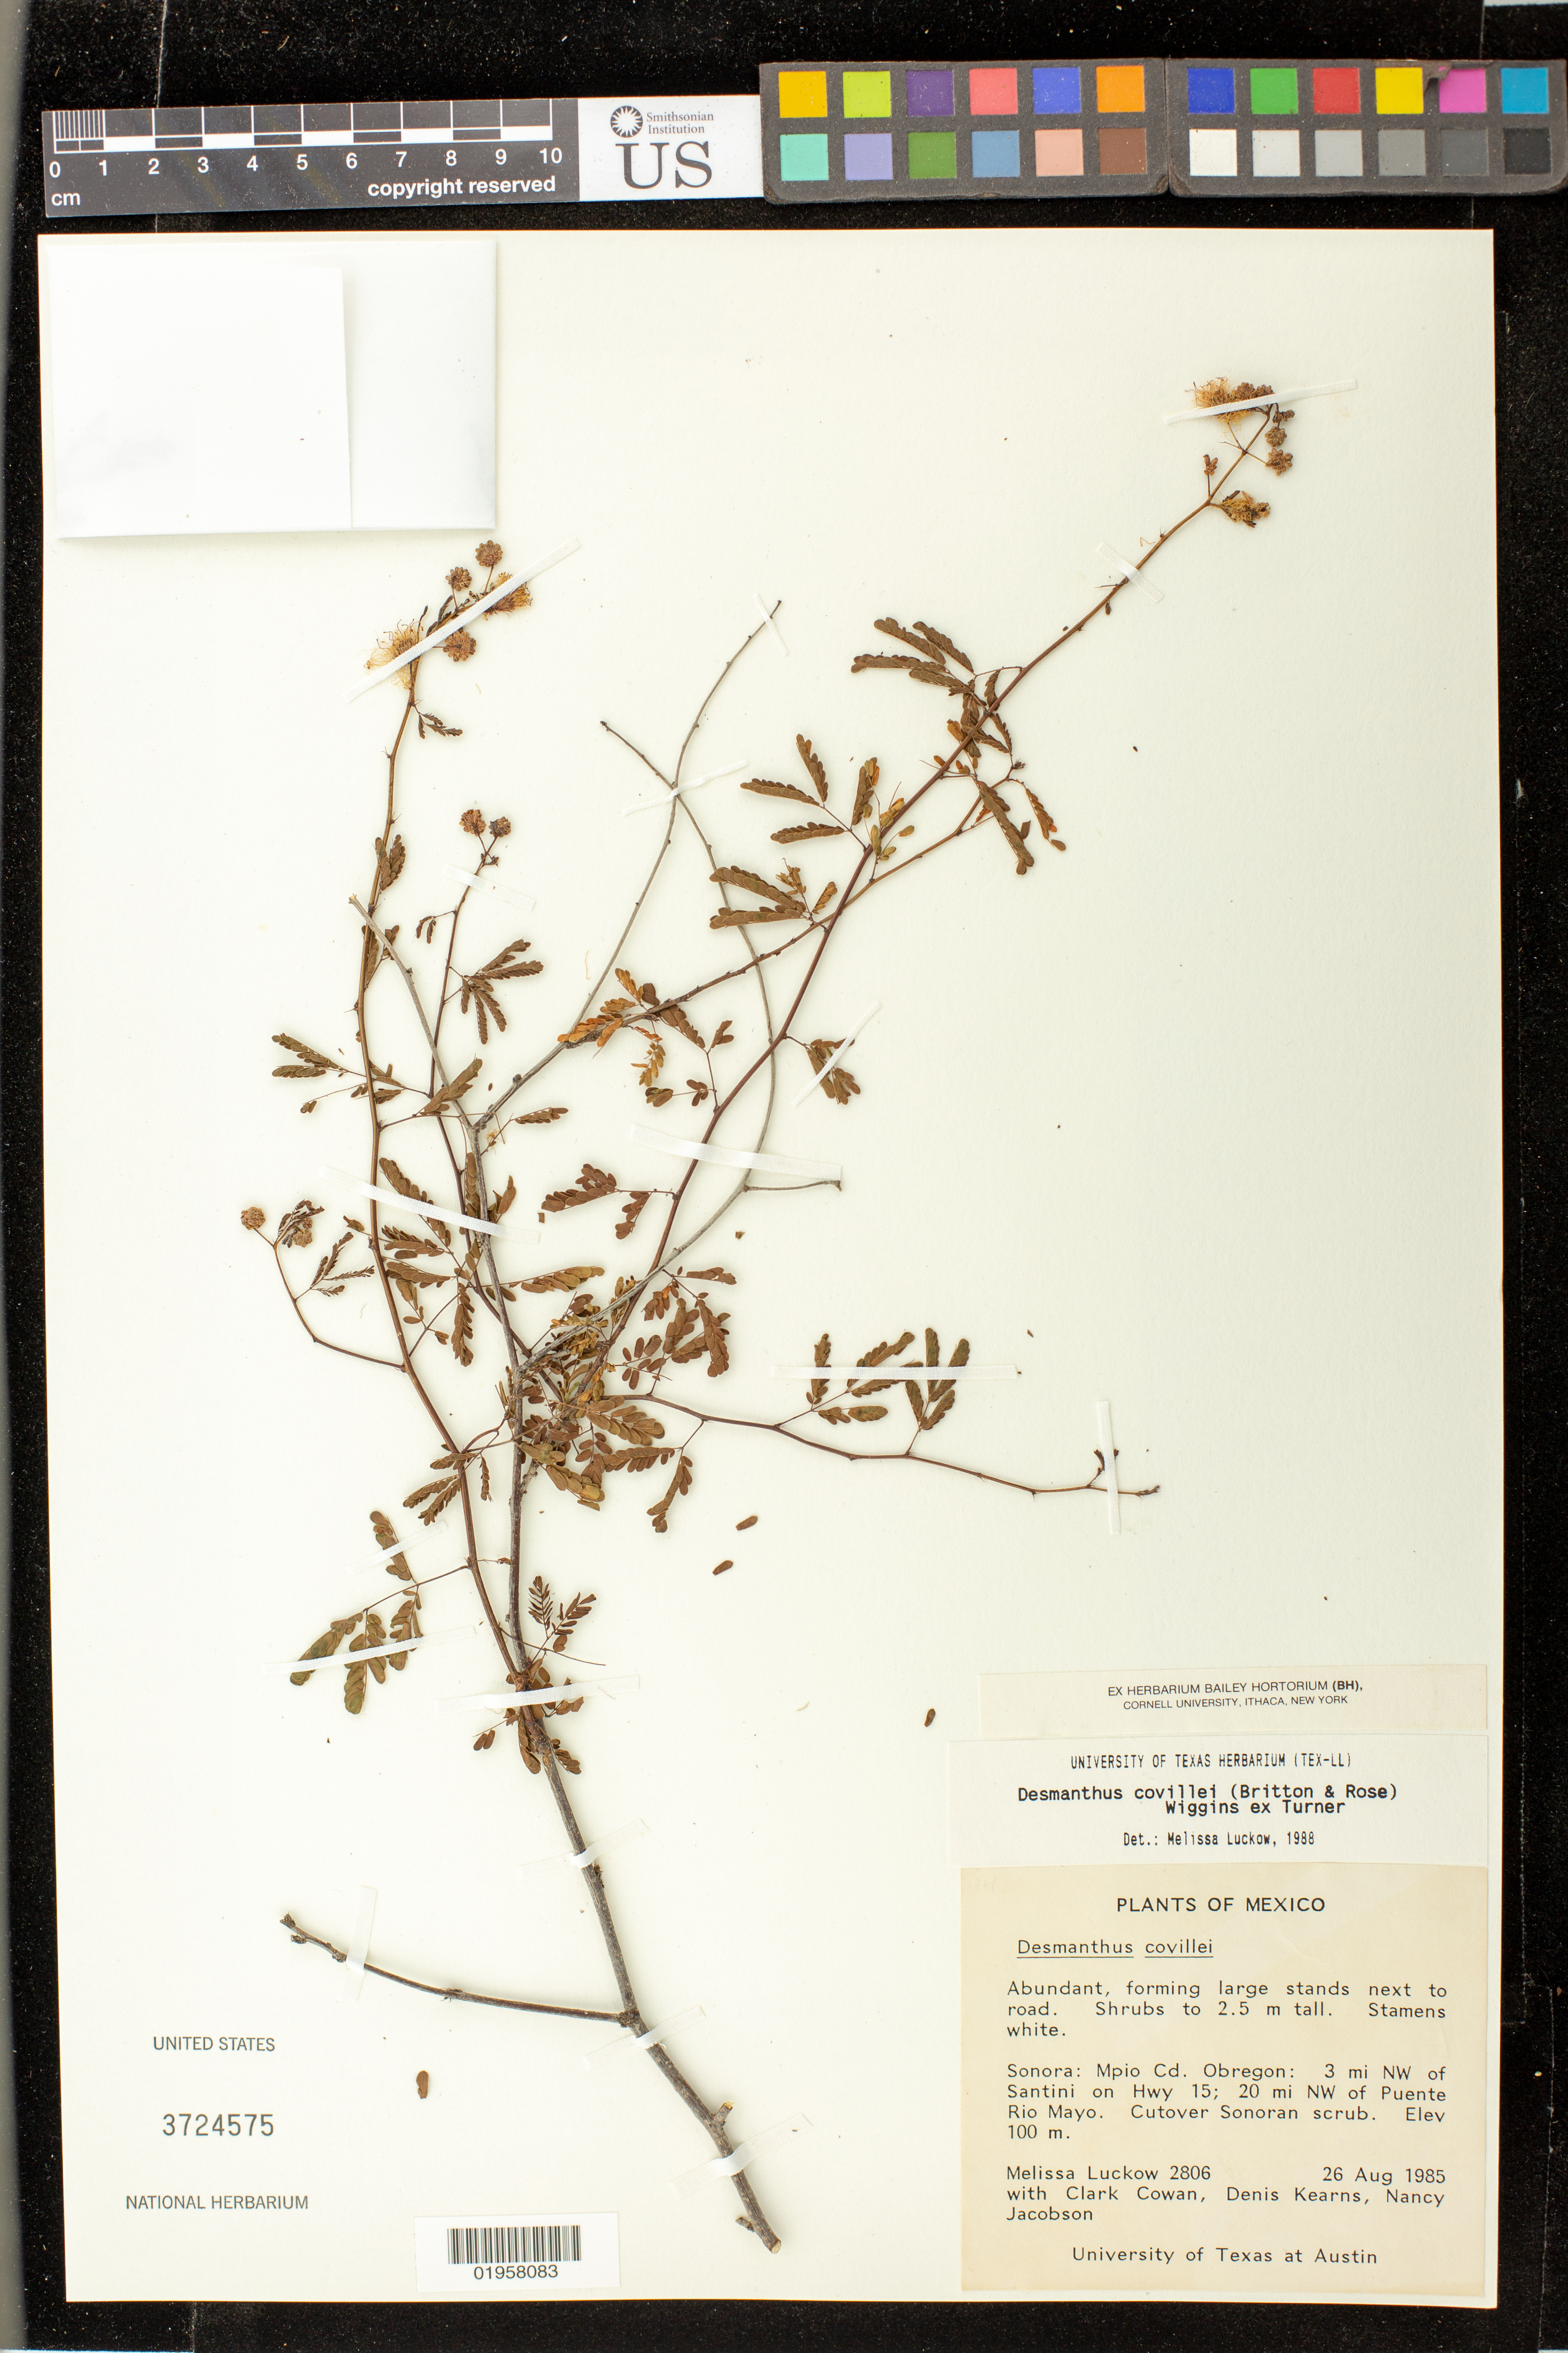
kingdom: Plantae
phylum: Tracheophyta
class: Magnoliopsida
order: Fabales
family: Fabaceae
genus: Desmanthus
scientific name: Desmanthus covillei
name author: (Britton) Wiggins ex B.L. Turner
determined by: Luckow, M. A.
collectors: M. A. Luckow, C. P. Cowan, D. Kearns & N. Jacobson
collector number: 2806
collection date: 1985-08-26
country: Mexico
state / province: Sonora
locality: Mpio Cd. Obregon: 3 miles NW of Santini on Hwy 15; 20 miles NW of Puente Rio Mayo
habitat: Cutover Sonoran scrub. Abundant forming large stands next to road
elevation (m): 100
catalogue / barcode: US 3724575